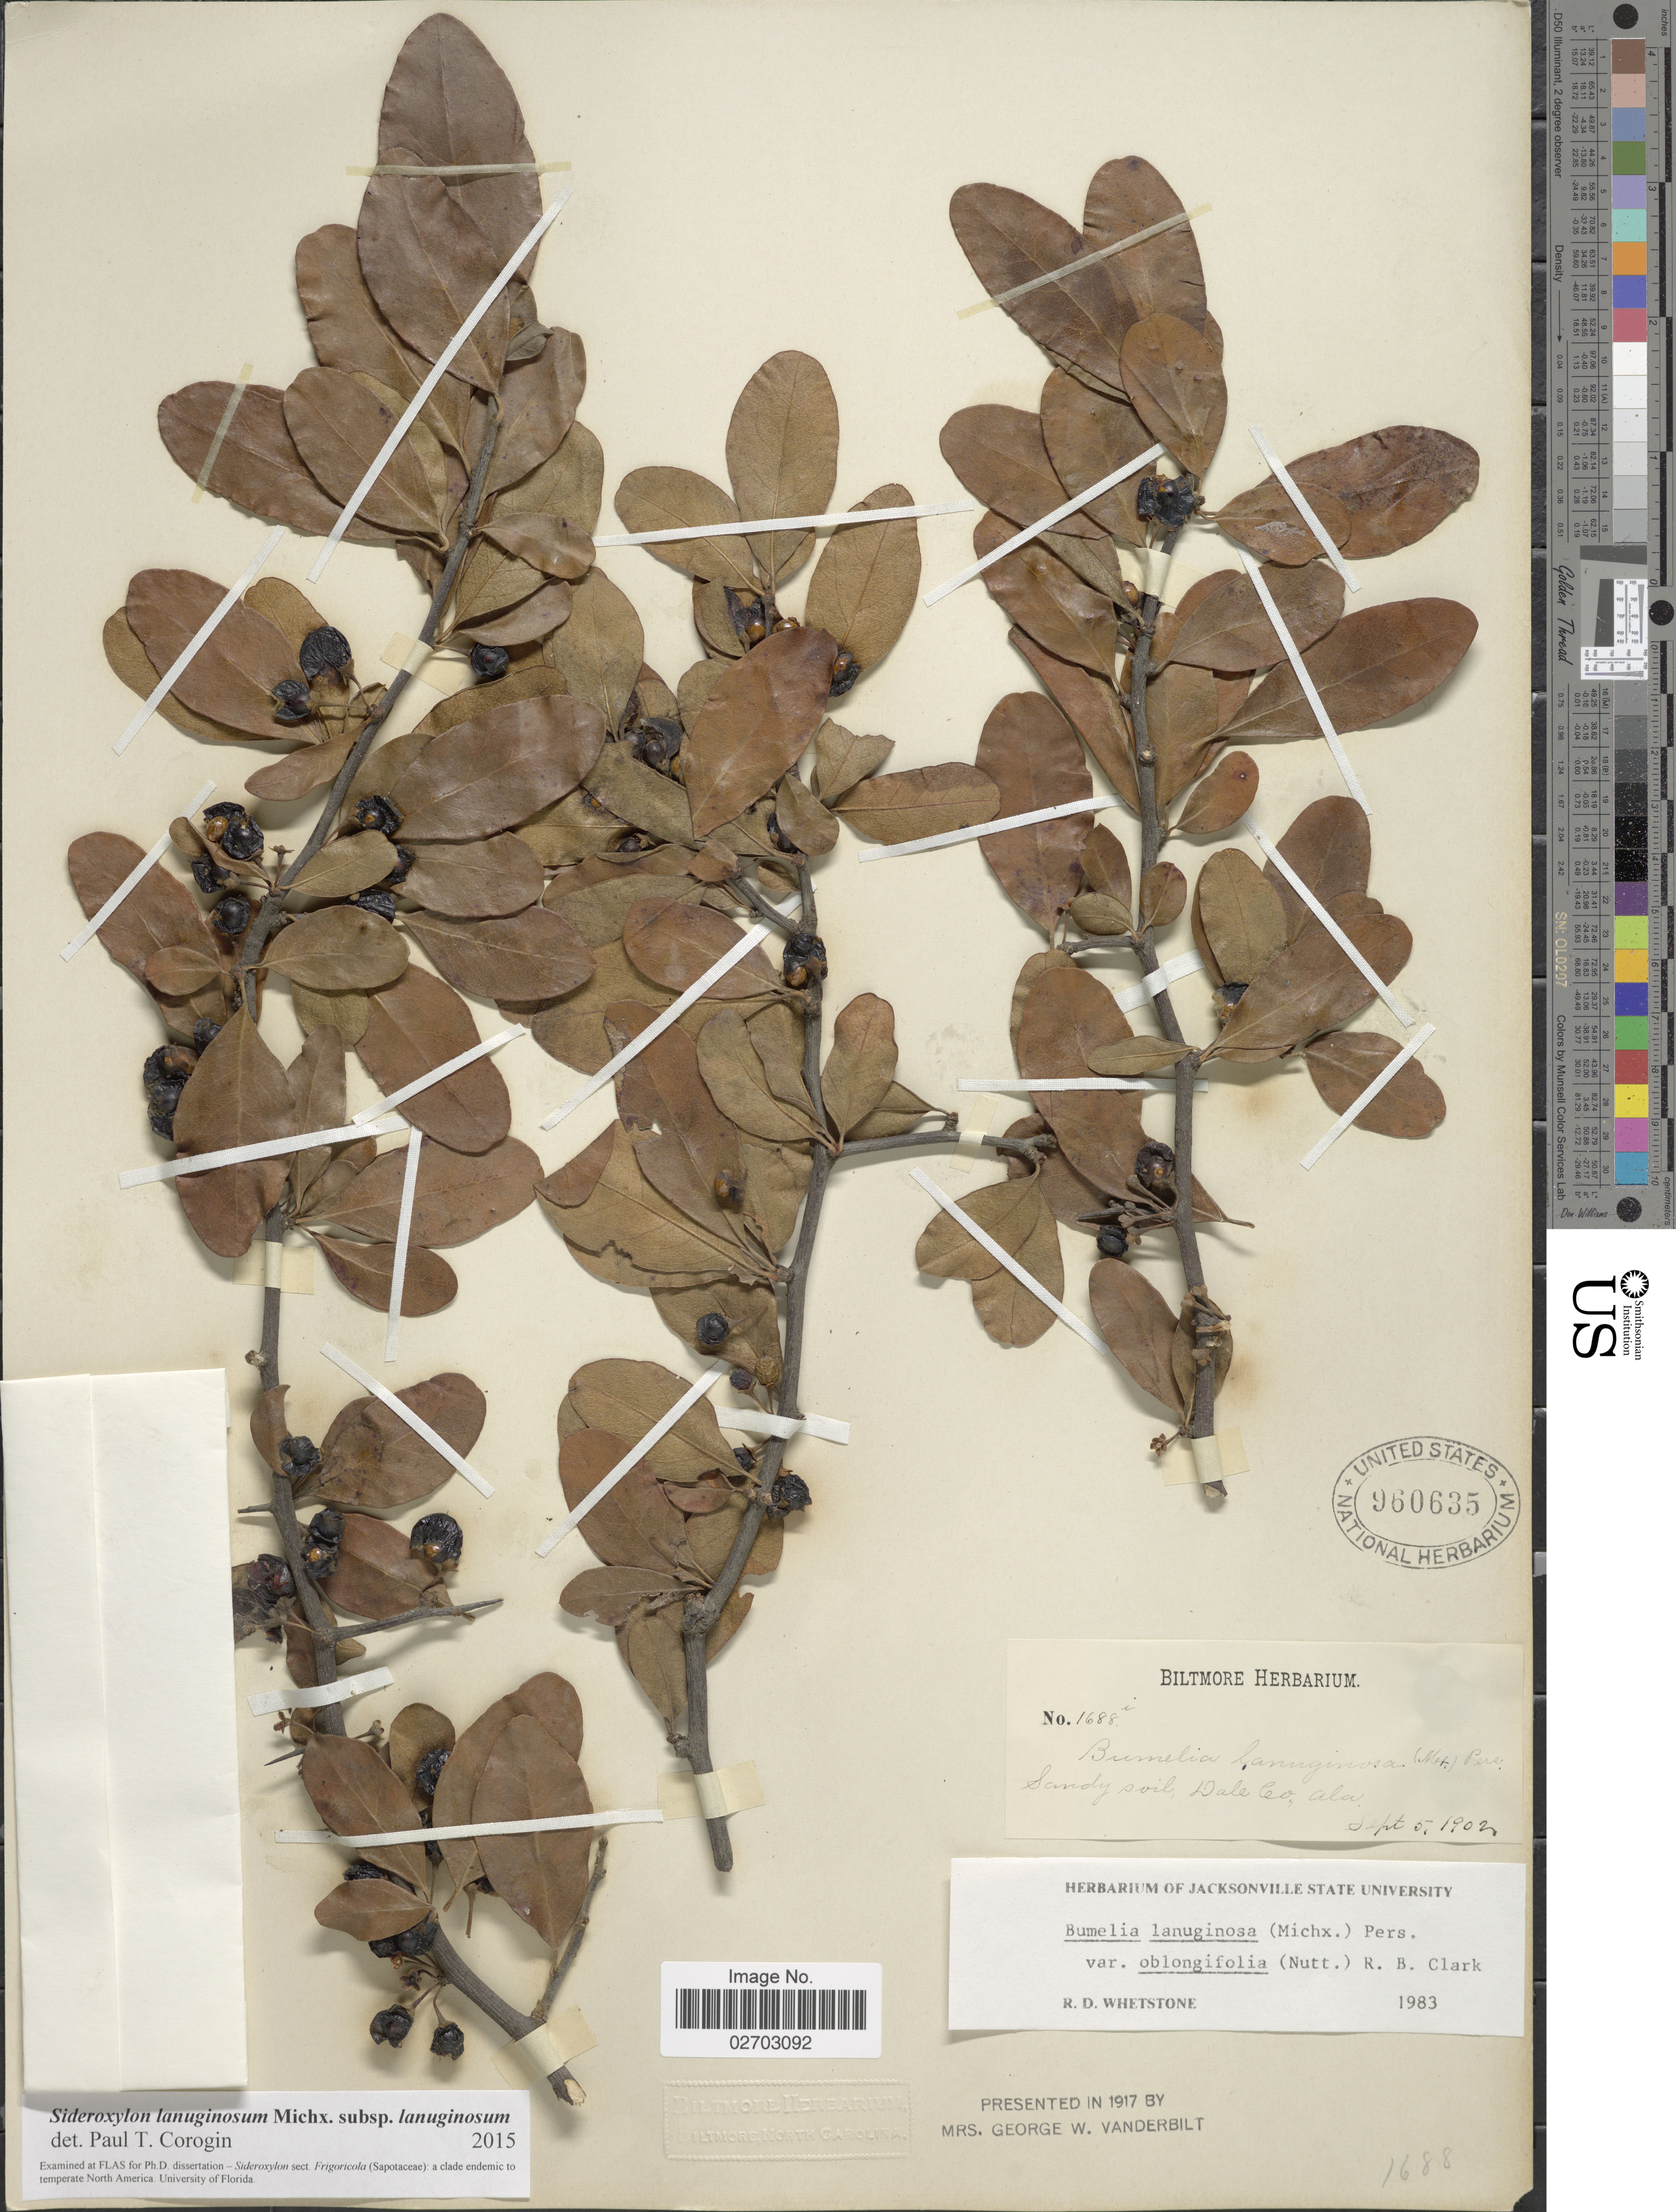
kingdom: Plantae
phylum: Tracheophyta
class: Magnoliopsida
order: Ericales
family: Sapotaceae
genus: Sideroxylon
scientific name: Sideroxylon lanuginosum subsp. lanuginosum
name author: Michx.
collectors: ex herb. Biltmore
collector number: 1688i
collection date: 1902-09-05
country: United States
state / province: Alabama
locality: Dale Co.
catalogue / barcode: US 960635